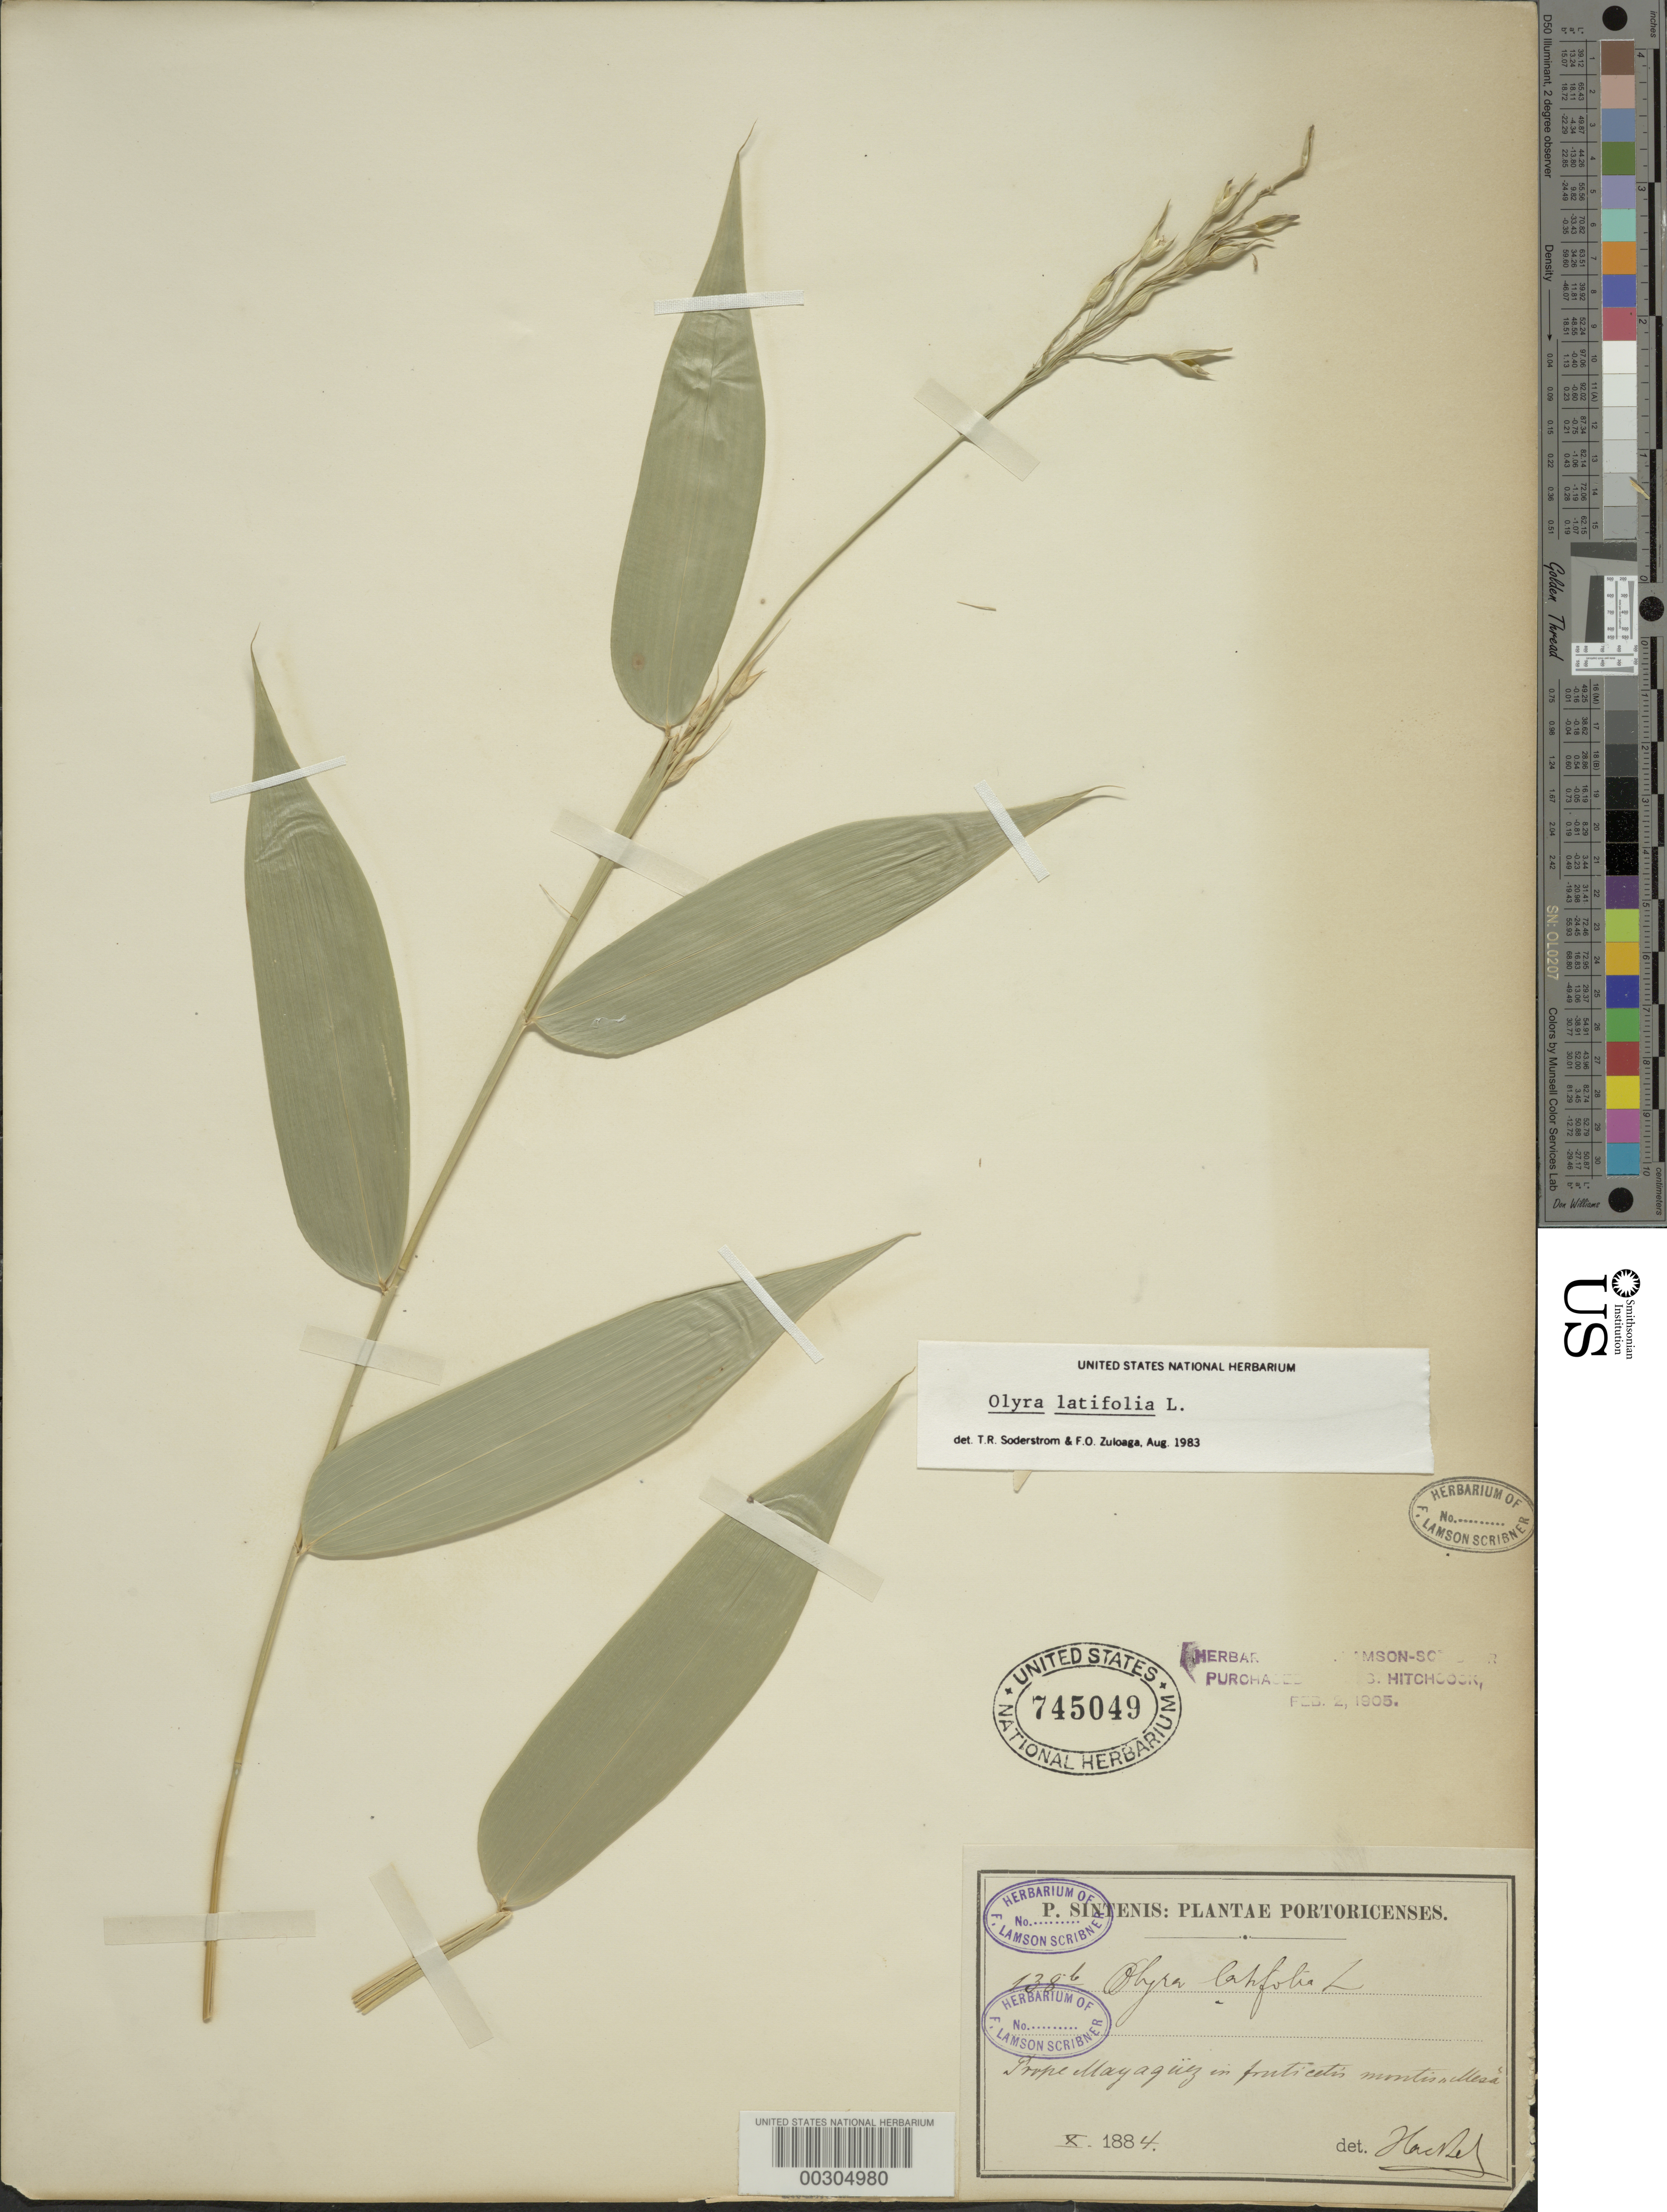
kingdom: Plantae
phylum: Tracheophyta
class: Liliopsida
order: Poales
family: Poaceae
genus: Olyra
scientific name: Olyra latifolia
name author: L.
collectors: P. Sintenis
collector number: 138b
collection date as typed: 30 Oct 1884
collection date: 1884-10-30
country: Puerto Rico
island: Greater Antilles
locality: Mayaguez.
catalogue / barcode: US 745049